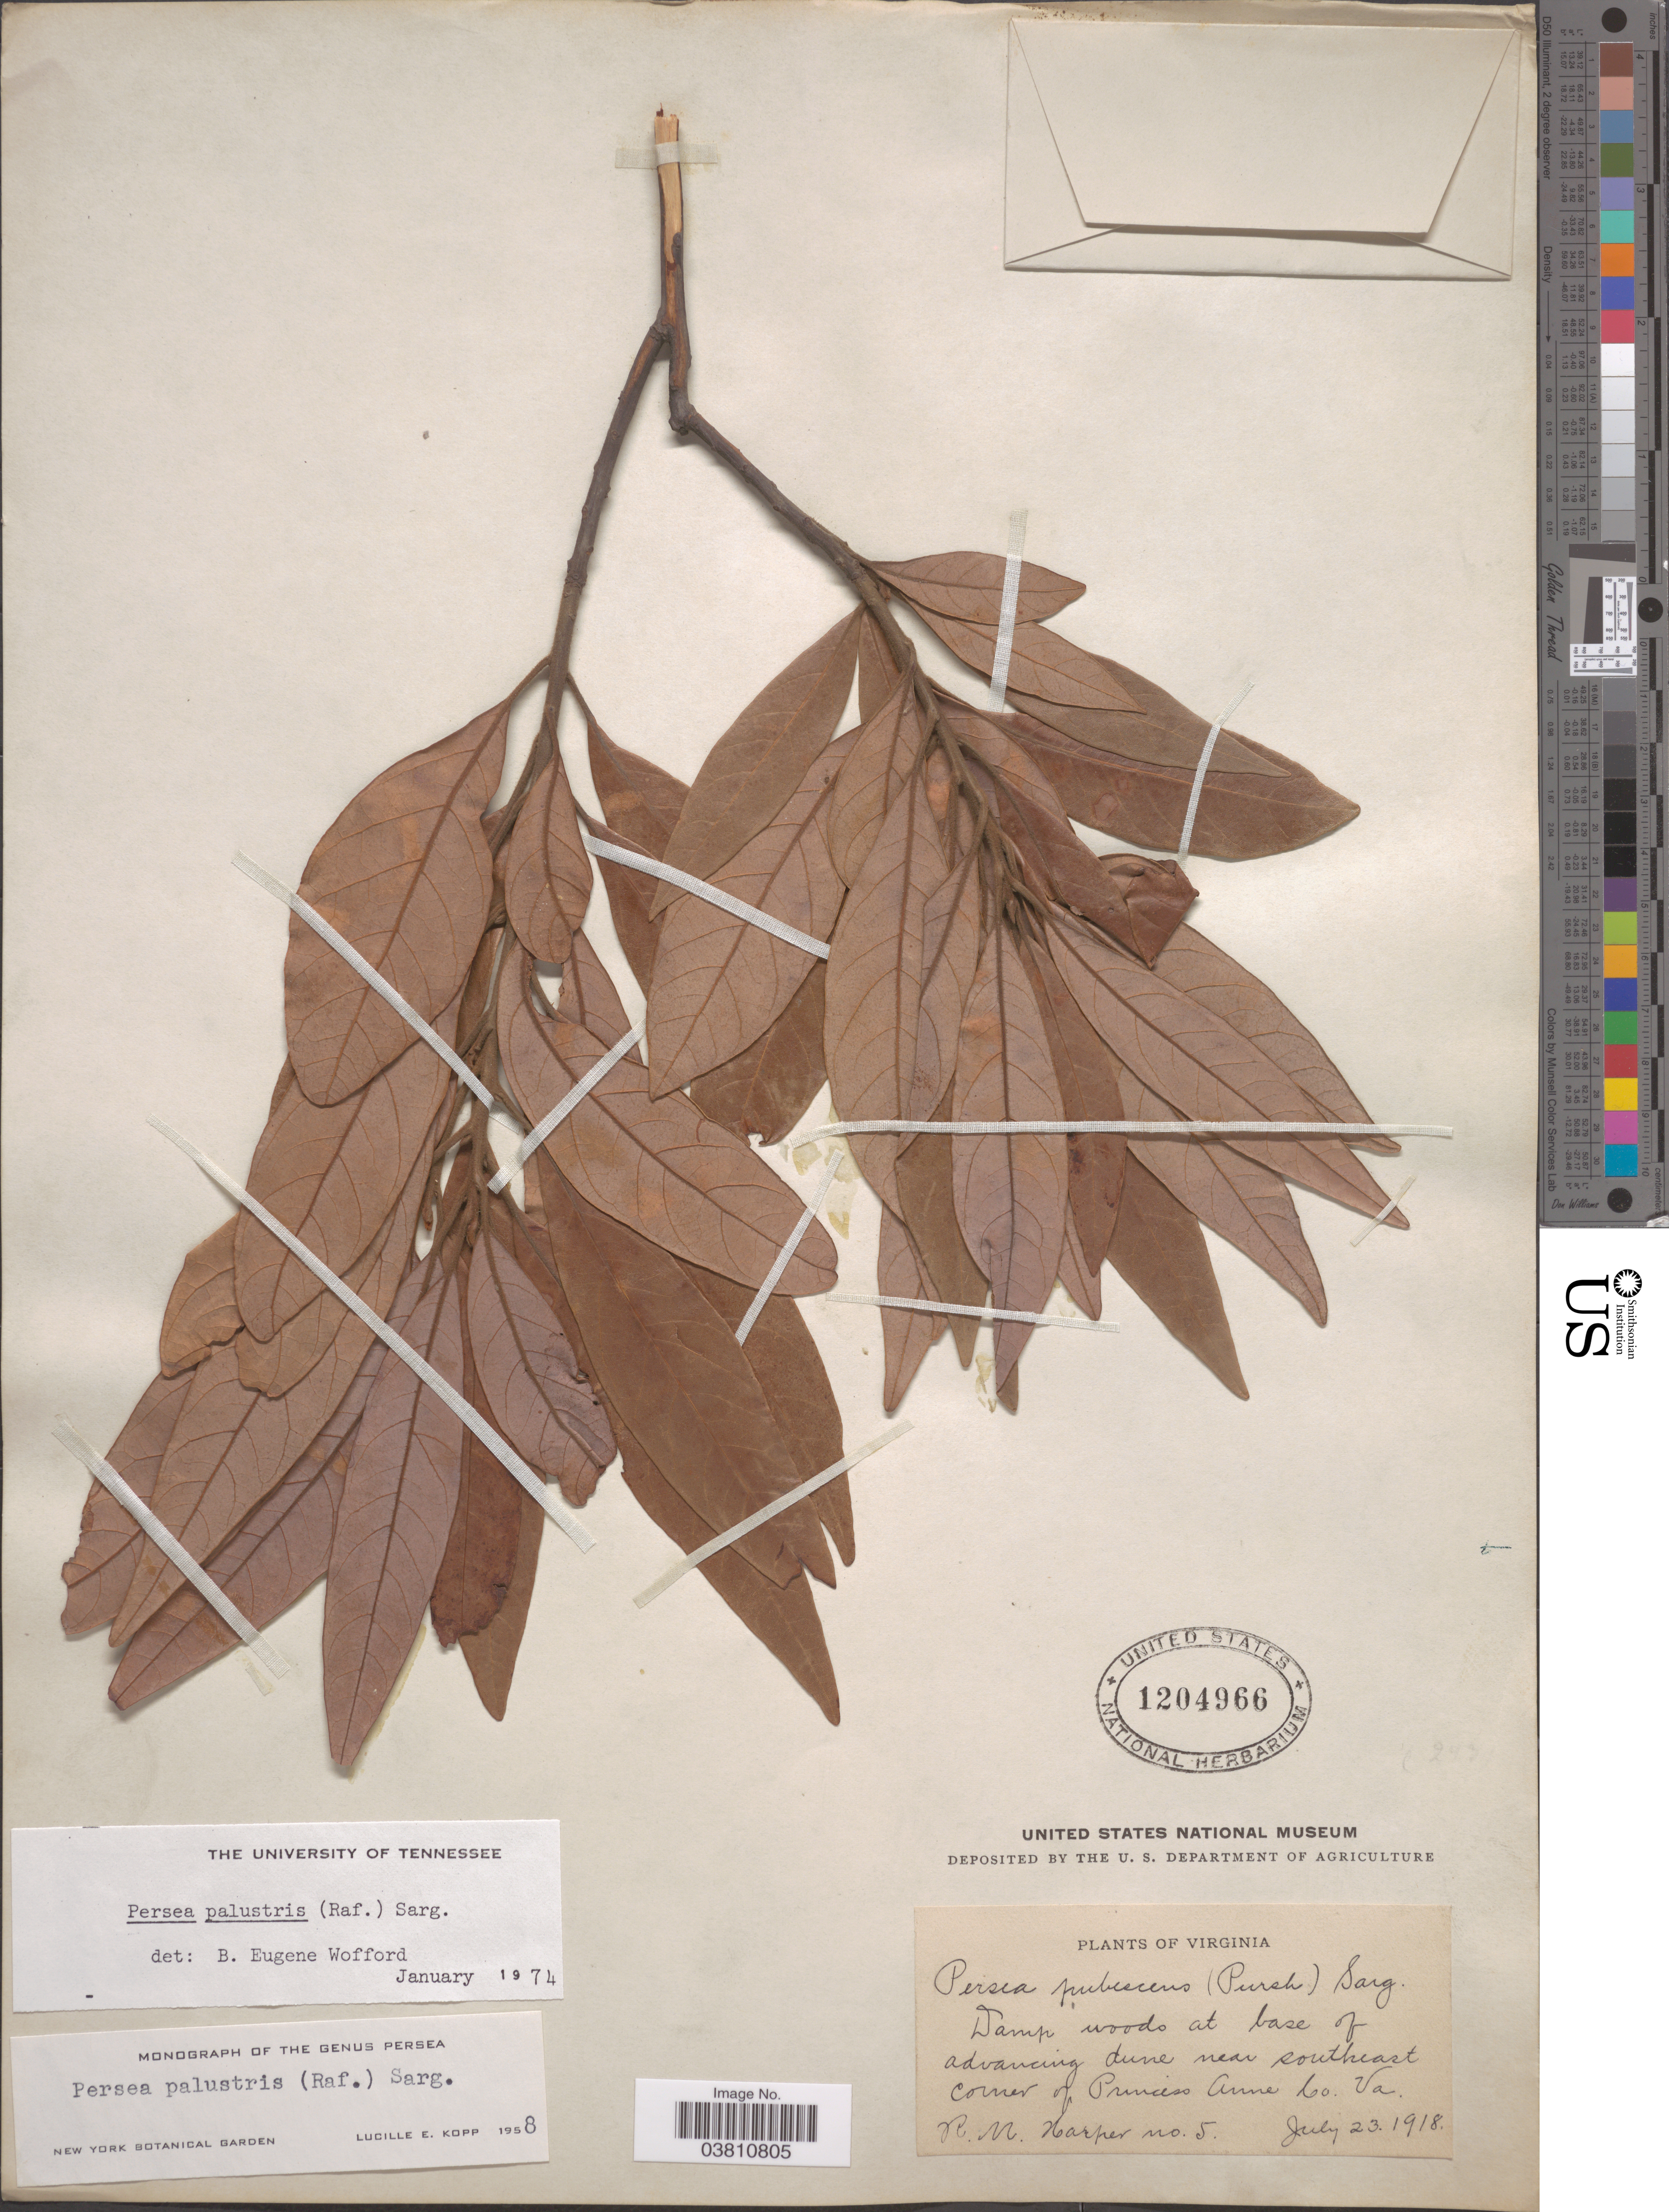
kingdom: Plantae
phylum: Tracheophyta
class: Magnoliopsida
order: Laurales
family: Lauraceae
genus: Persea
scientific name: Persea palustris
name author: (Raf.) Sarg.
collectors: R. Harper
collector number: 5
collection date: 1918-07-23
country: United States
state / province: Virginia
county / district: City of Virginia Beach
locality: Damp woods at base of advancing dune near SE Corner of Princess Anne Co. (=historic county name)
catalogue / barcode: US 1204966